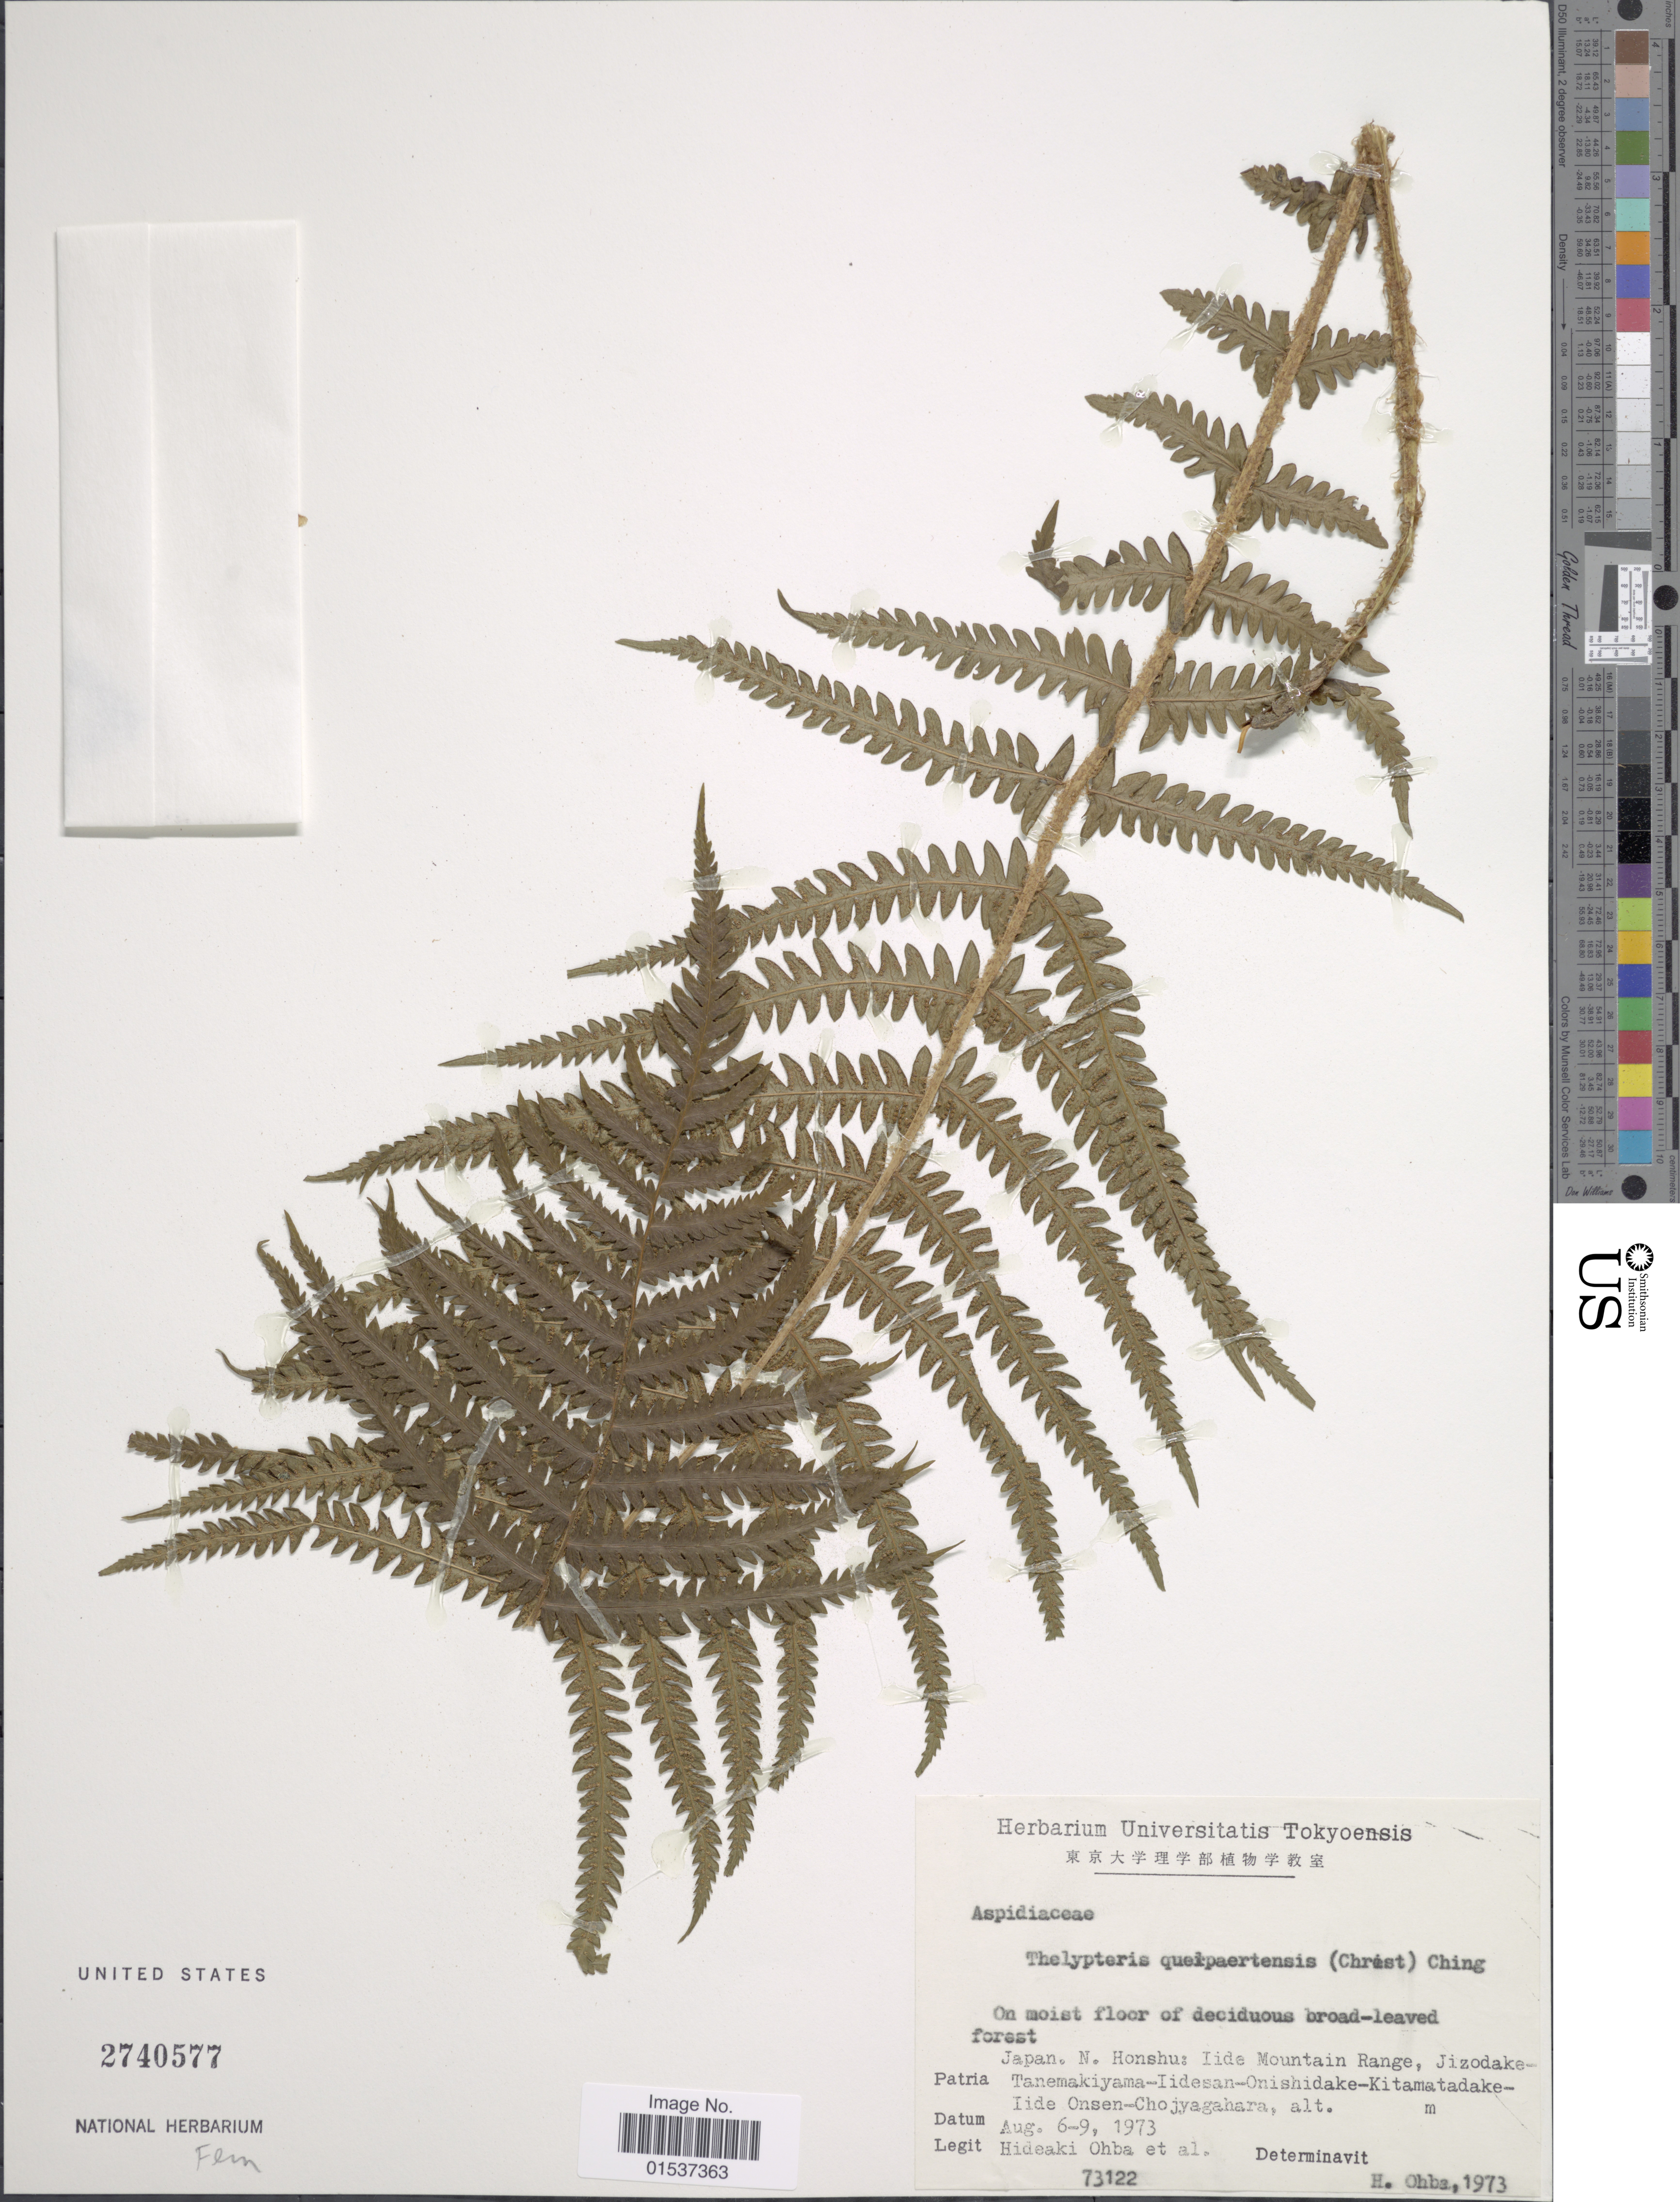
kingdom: Plantae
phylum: Tracheophyta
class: Polypodiopsida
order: Polypodiales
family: Thelypteridaceae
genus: Oreopteris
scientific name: Oreopteris quelpartensis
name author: (Christ) Holub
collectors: H. Ohba & et al.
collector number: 73122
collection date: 1973-08-06/1973-08-09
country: Japan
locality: Japan. N. Honshu: Iide Mountain Range, Jizodake-Tanemakiyama-Iidesan-Onishidake-Kitamatadake-Iide Onsen-Chojyagahara.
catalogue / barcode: US 2740577